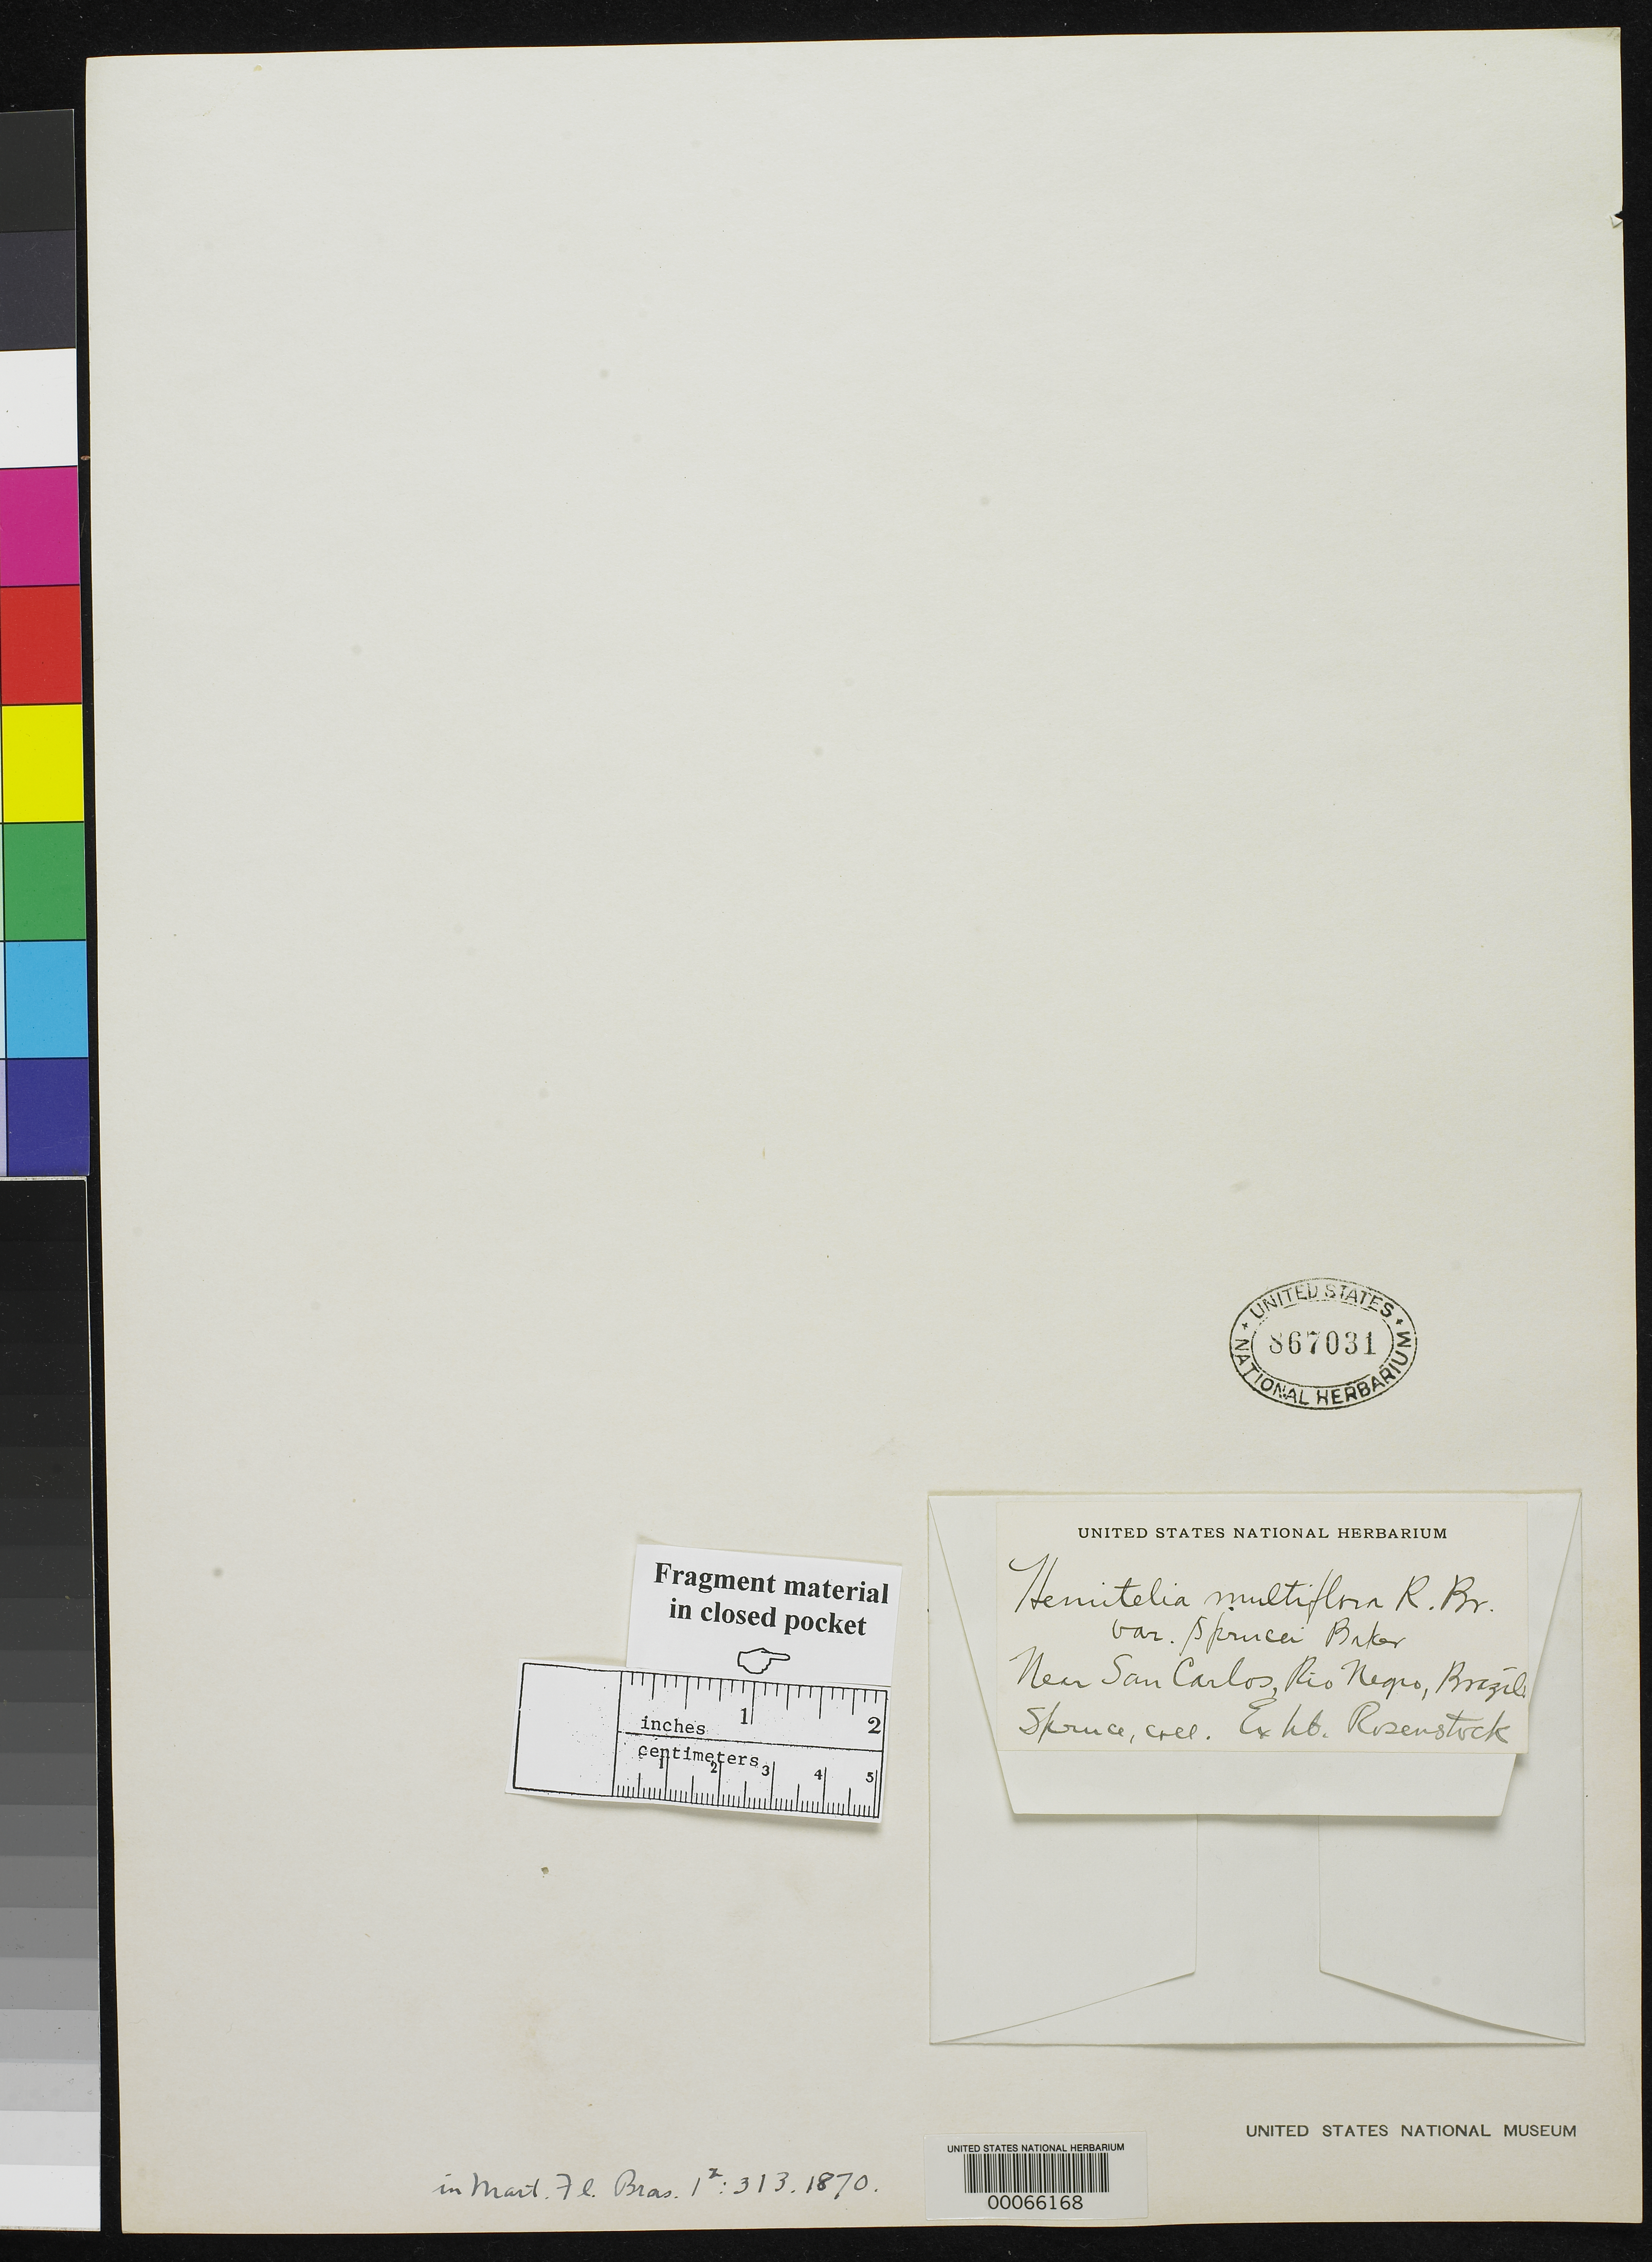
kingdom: Plantae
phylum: Tracheophyta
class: Polypodiopsida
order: Cyatheales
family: Cyatheaceae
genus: Hemitelia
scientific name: Hemitelia multiflora var. sprucei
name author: Baker in Mart.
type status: Type Collection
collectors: R. Spruce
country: Brazil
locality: Near San Carlos, Rio Negro.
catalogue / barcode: US 867031